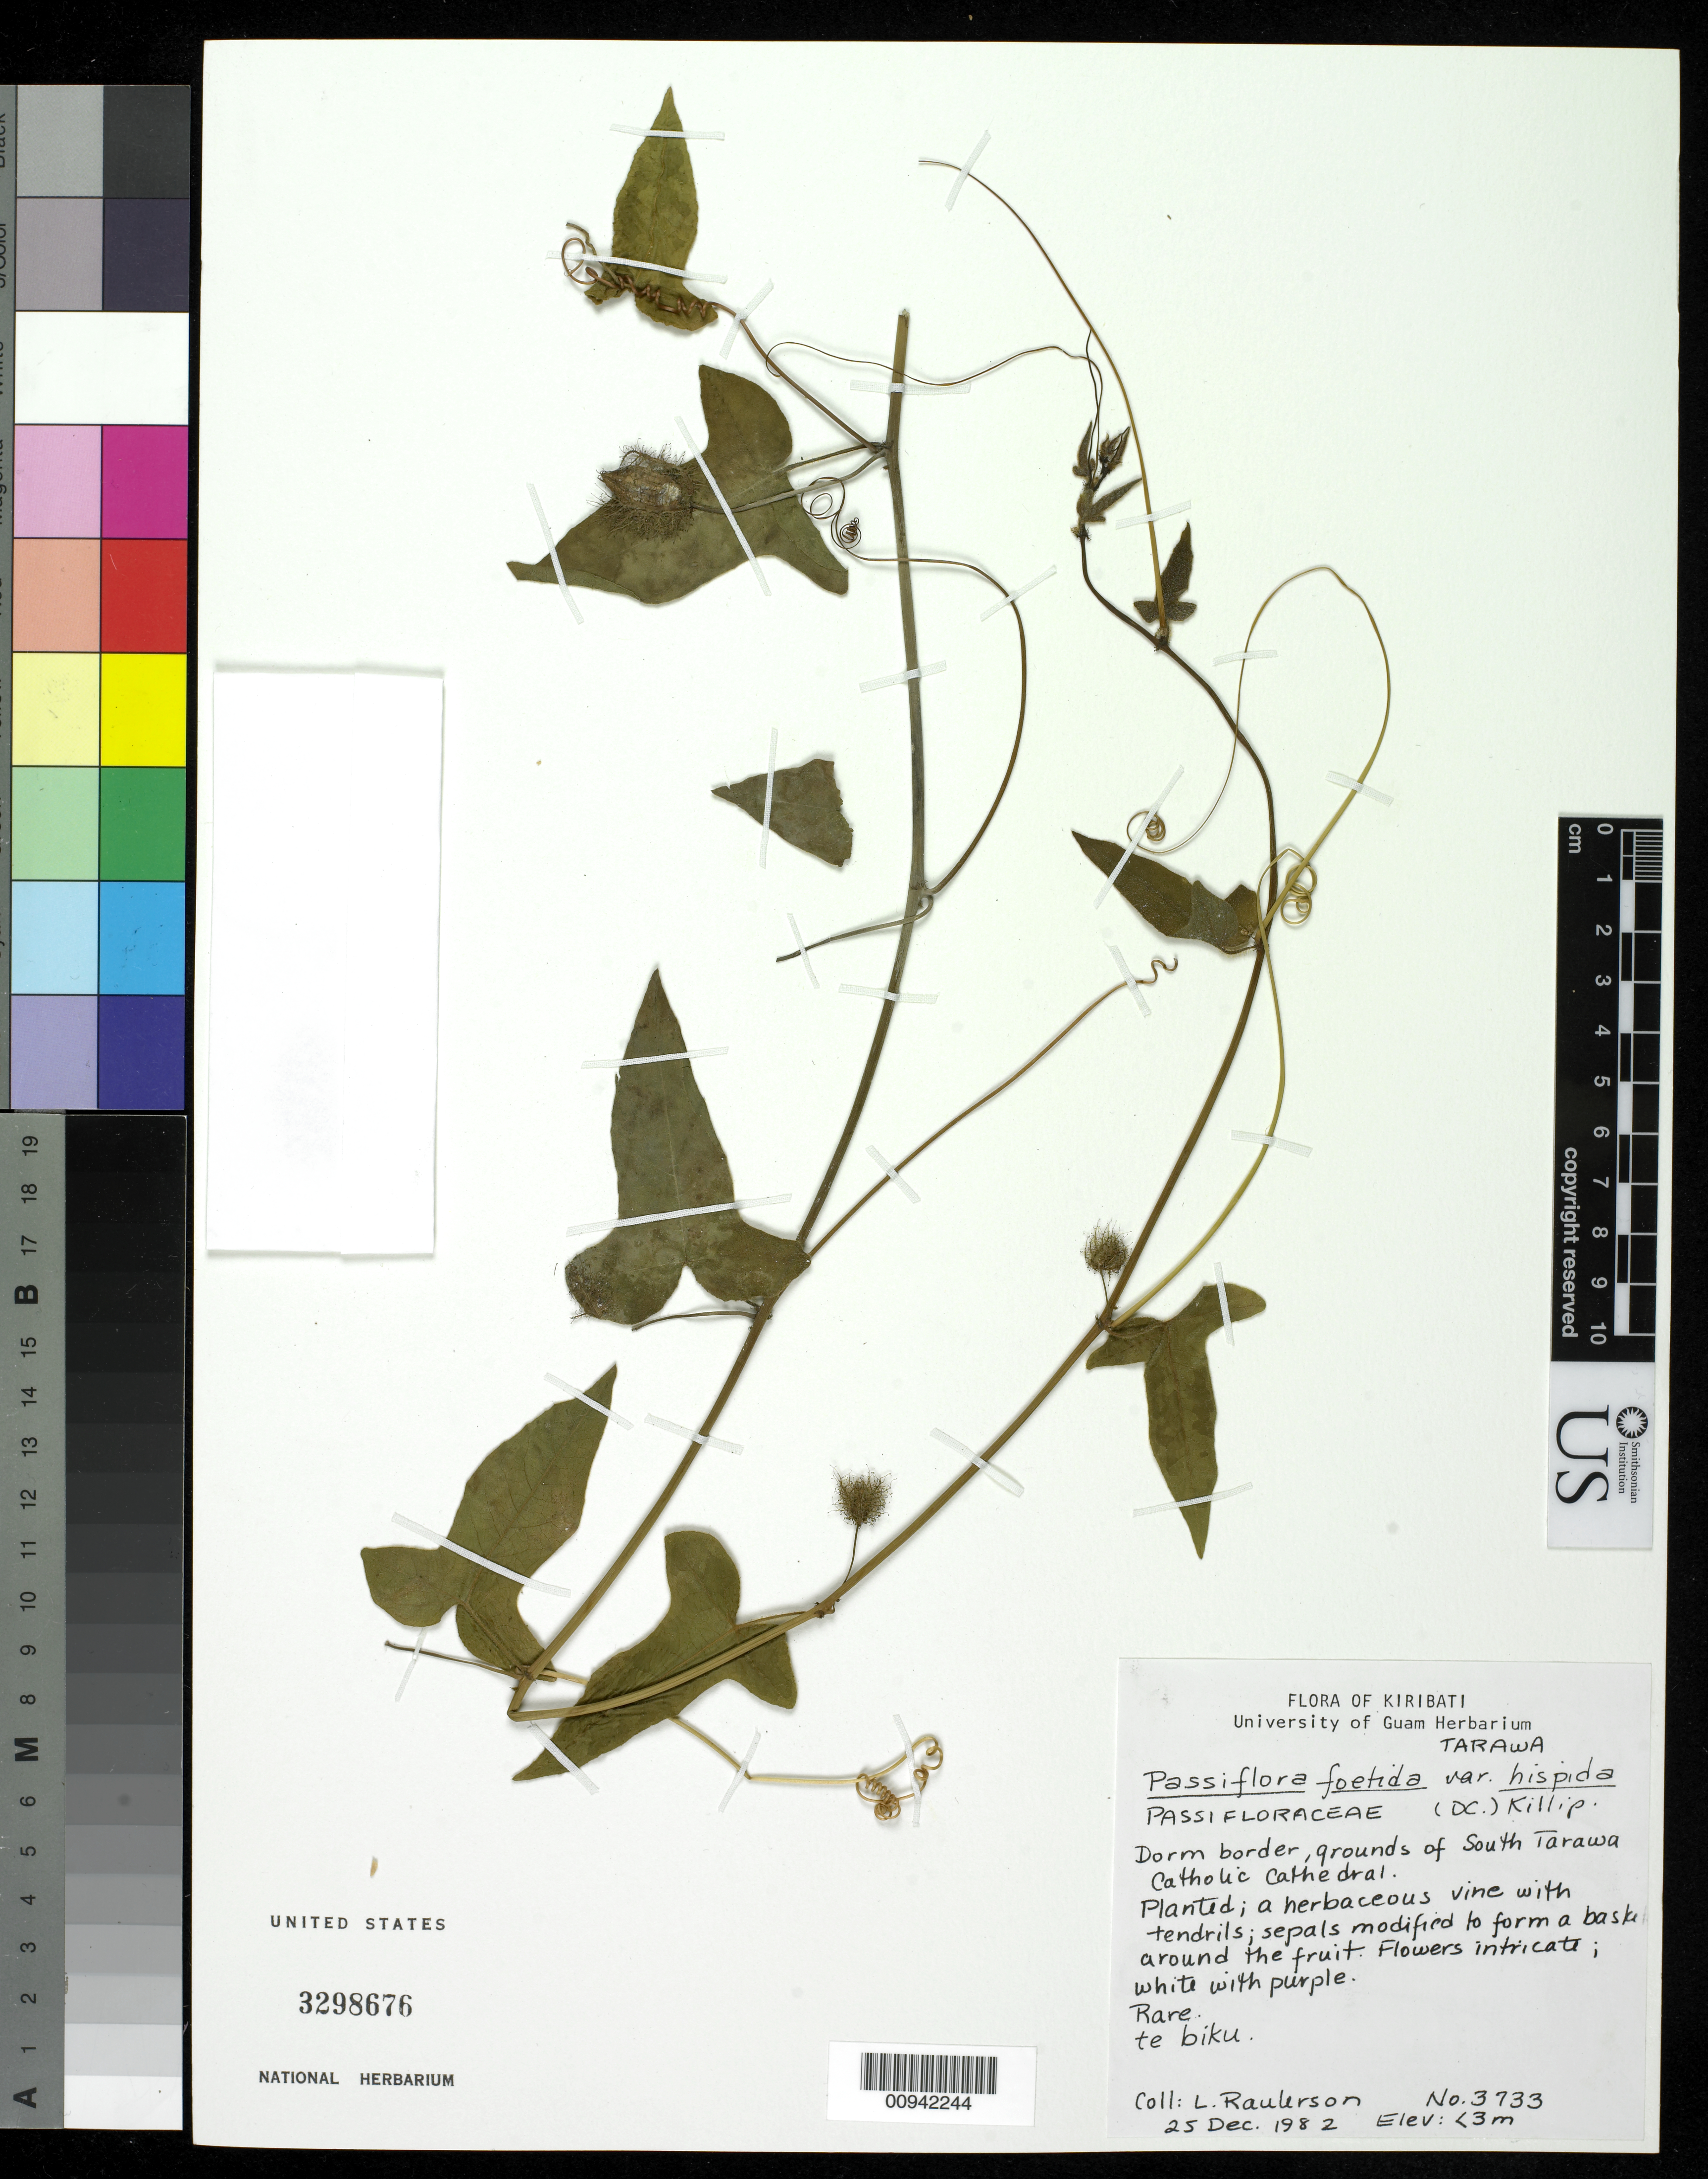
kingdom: Plantae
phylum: Tracheophyta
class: Magnoliopsida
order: Malpighiales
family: Passifloraceae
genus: Passiflora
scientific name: Passiflora foetida var. hispida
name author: (DC. ex Triana & Planch.) Killip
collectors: L. Raulerson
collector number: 3733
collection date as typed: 25 Dec 1982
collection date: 1982-12-25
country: Kiribati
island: Tarawa Atoll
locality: grounds of South Tarawa Catholic Cathedral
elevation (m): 3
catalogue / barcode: US 3298676